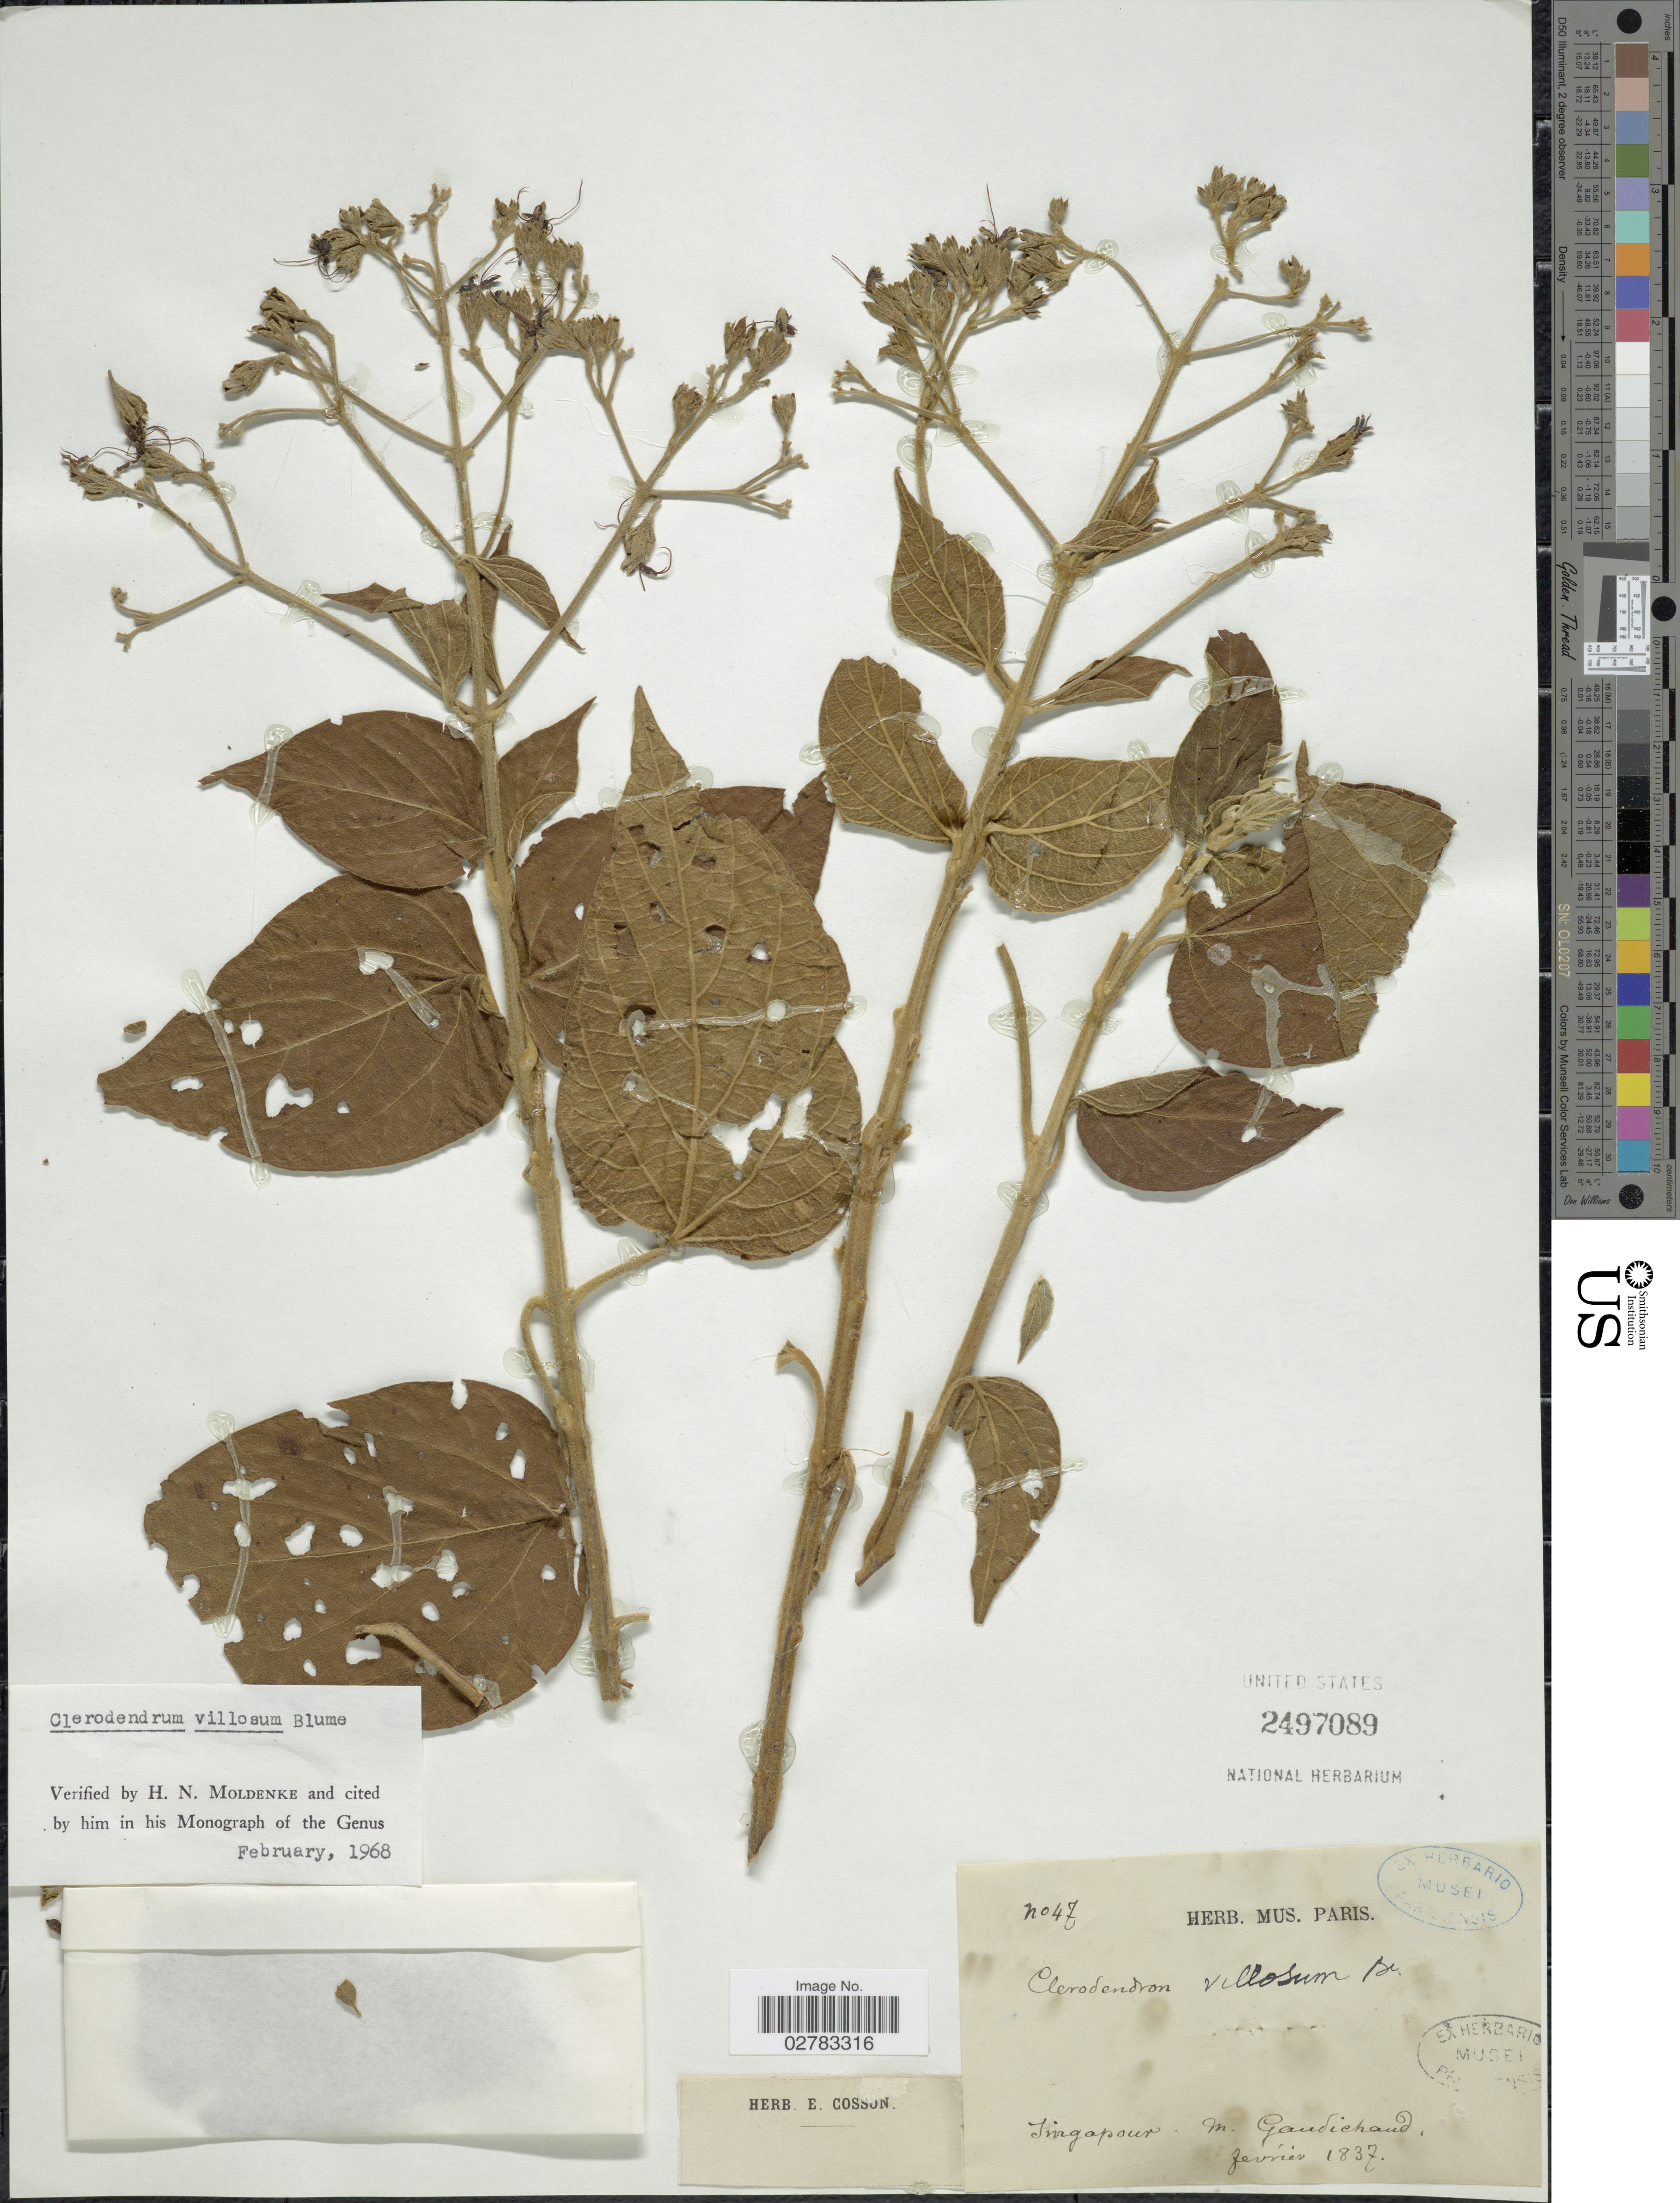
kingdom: Plantae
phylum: Tracheophyta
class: Magnoliopsida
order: Lamiales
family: Lamiaceae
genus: Clerodendrum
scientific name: Clerodendrum villosum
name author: Blume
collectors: M. Gaudichaud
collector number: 47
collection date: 1837-02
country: Singapore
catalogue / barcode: US 2497089